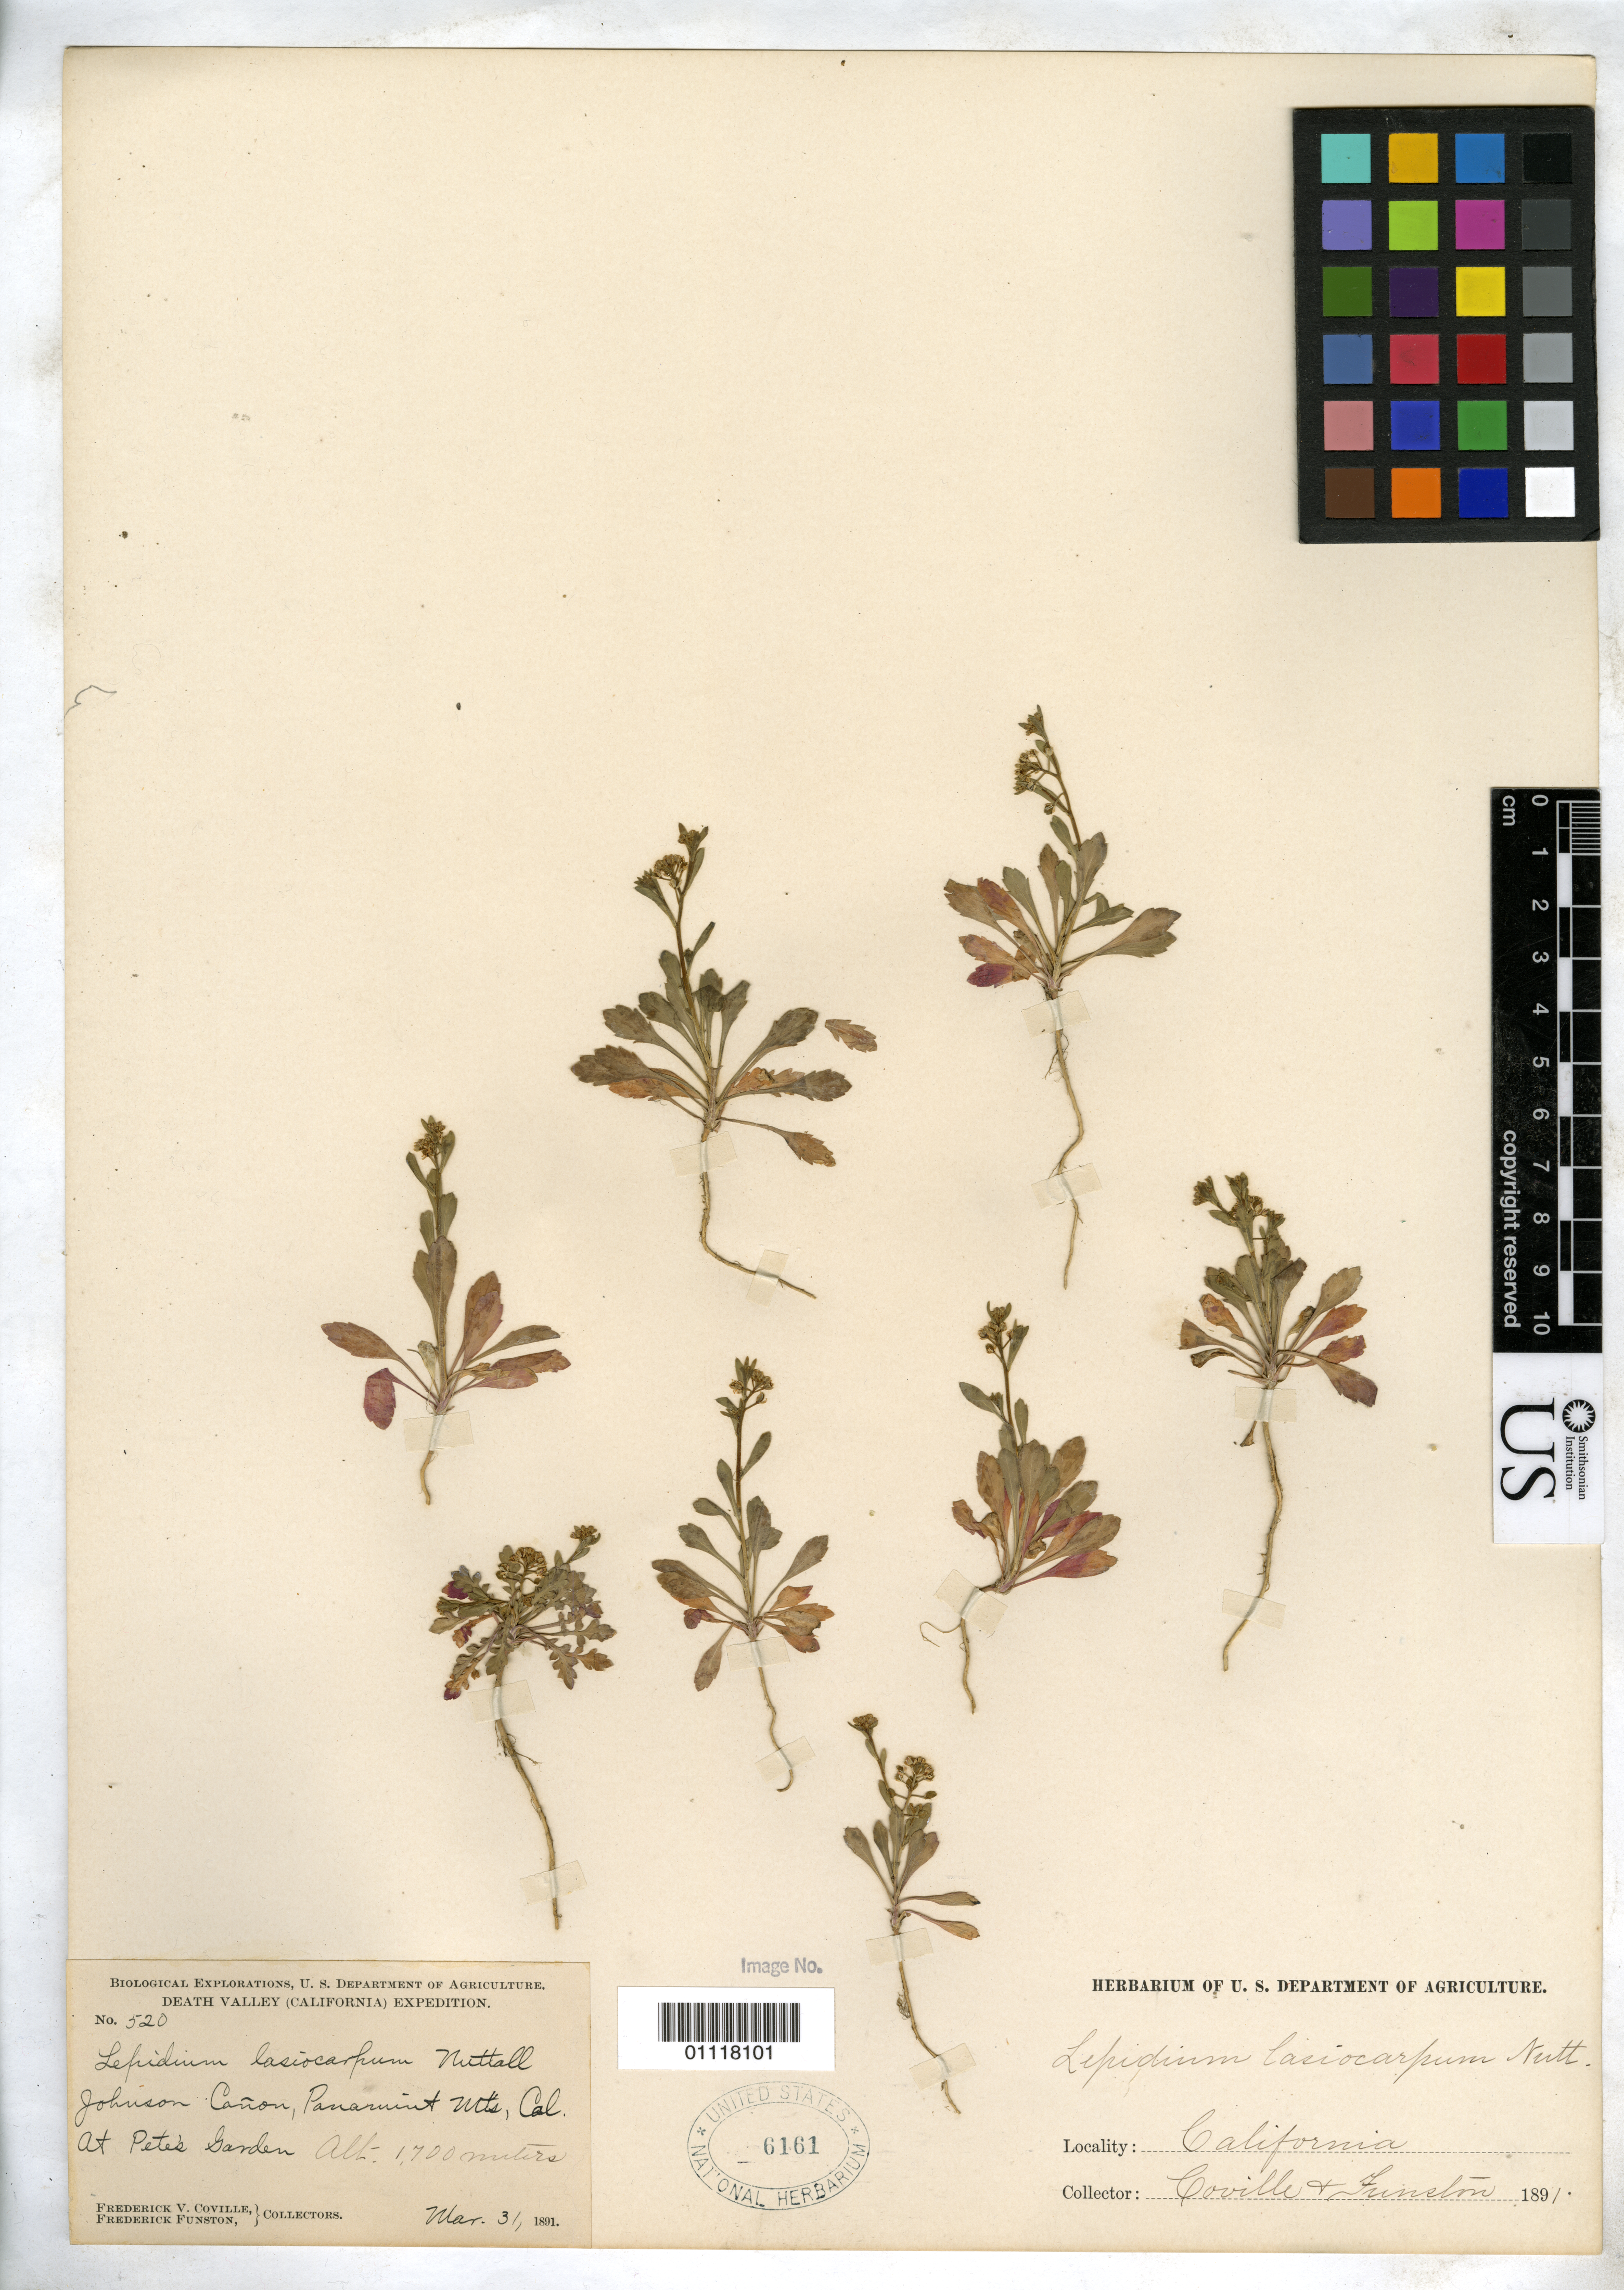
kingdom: Plantae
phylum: Tracheophyta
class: Magnoliopsida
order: Brassicales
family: Brassicaceae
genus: Lepidium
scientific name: Lepidium lasiocarpum var. lasiocarpum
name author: Nutt.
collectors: F. V. Coville & F. Funston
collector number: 520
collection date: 1891-03-31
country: United States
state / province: California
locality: Johnson Canyon, Panamint Mts, at Peter's Garden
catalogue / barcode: US 6161